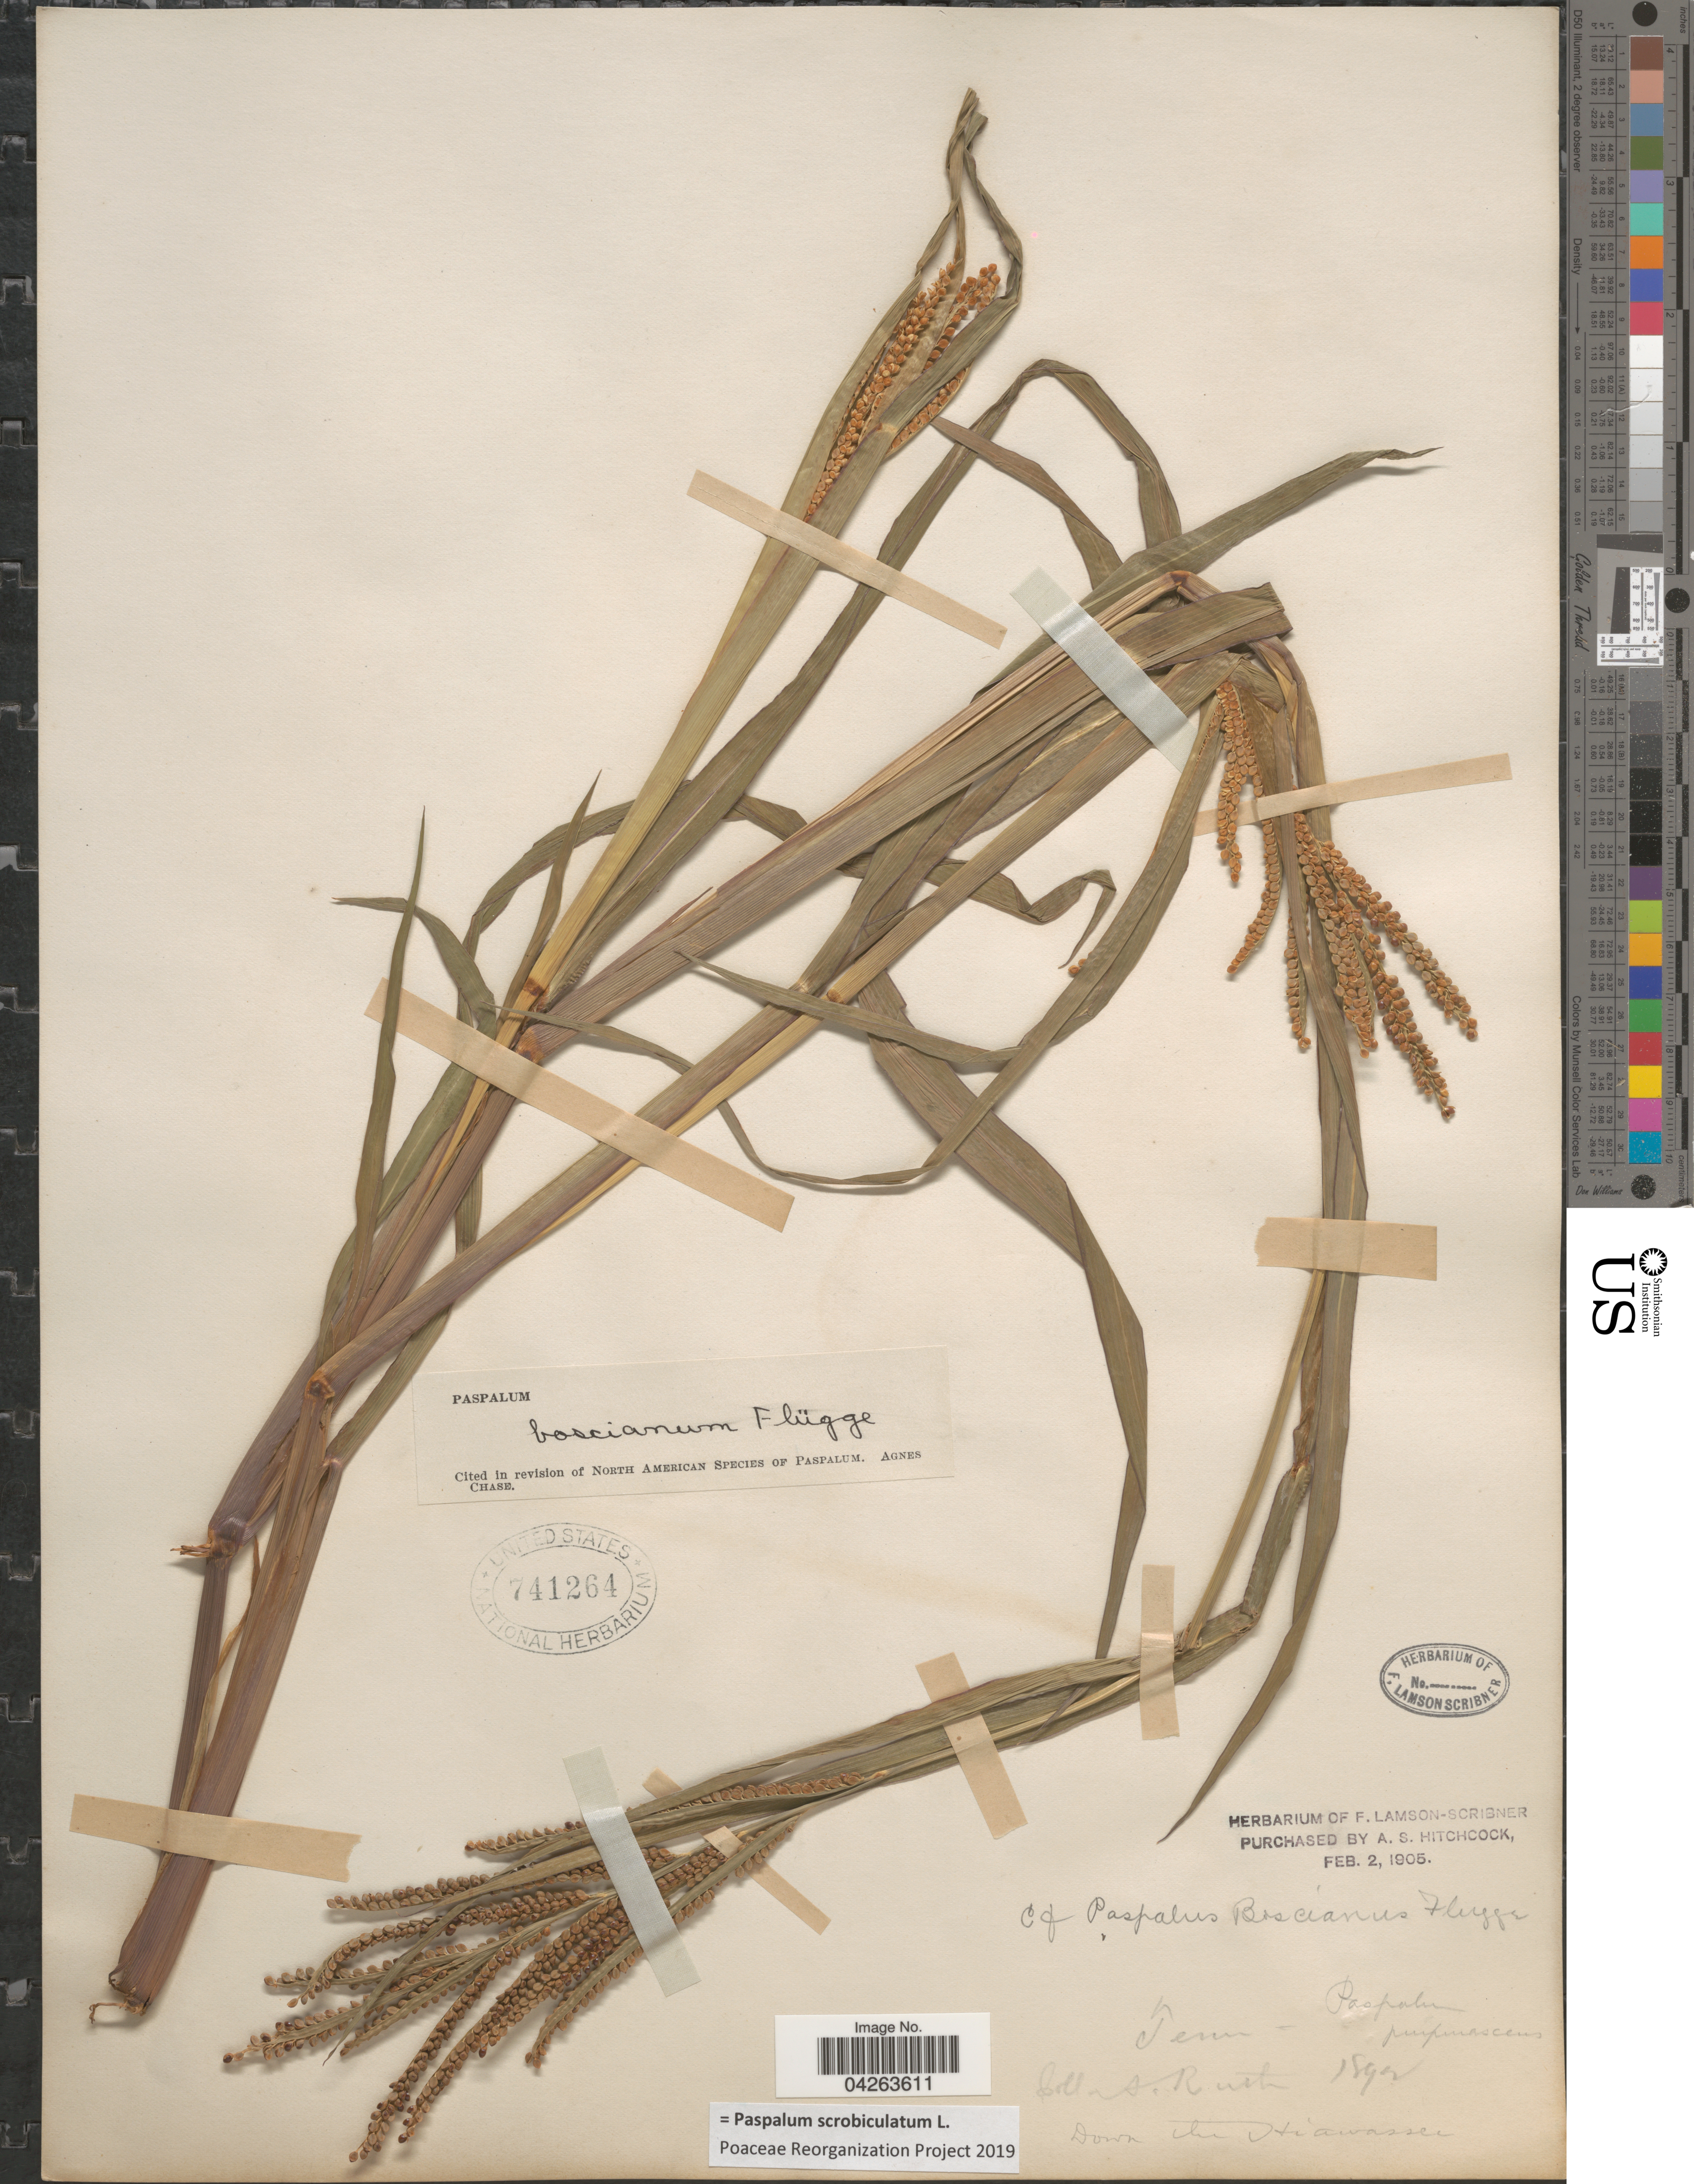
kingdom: Plantae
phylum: Tracheophyta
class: Liliopsida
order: Poales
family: Poaceae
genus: Paspalum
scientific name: Paspalum scrobiculatum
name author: L.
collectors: A. Ruth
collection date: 1892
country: United States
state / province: Tennessee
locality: Down the Hiawassee.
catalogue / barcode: US 741264